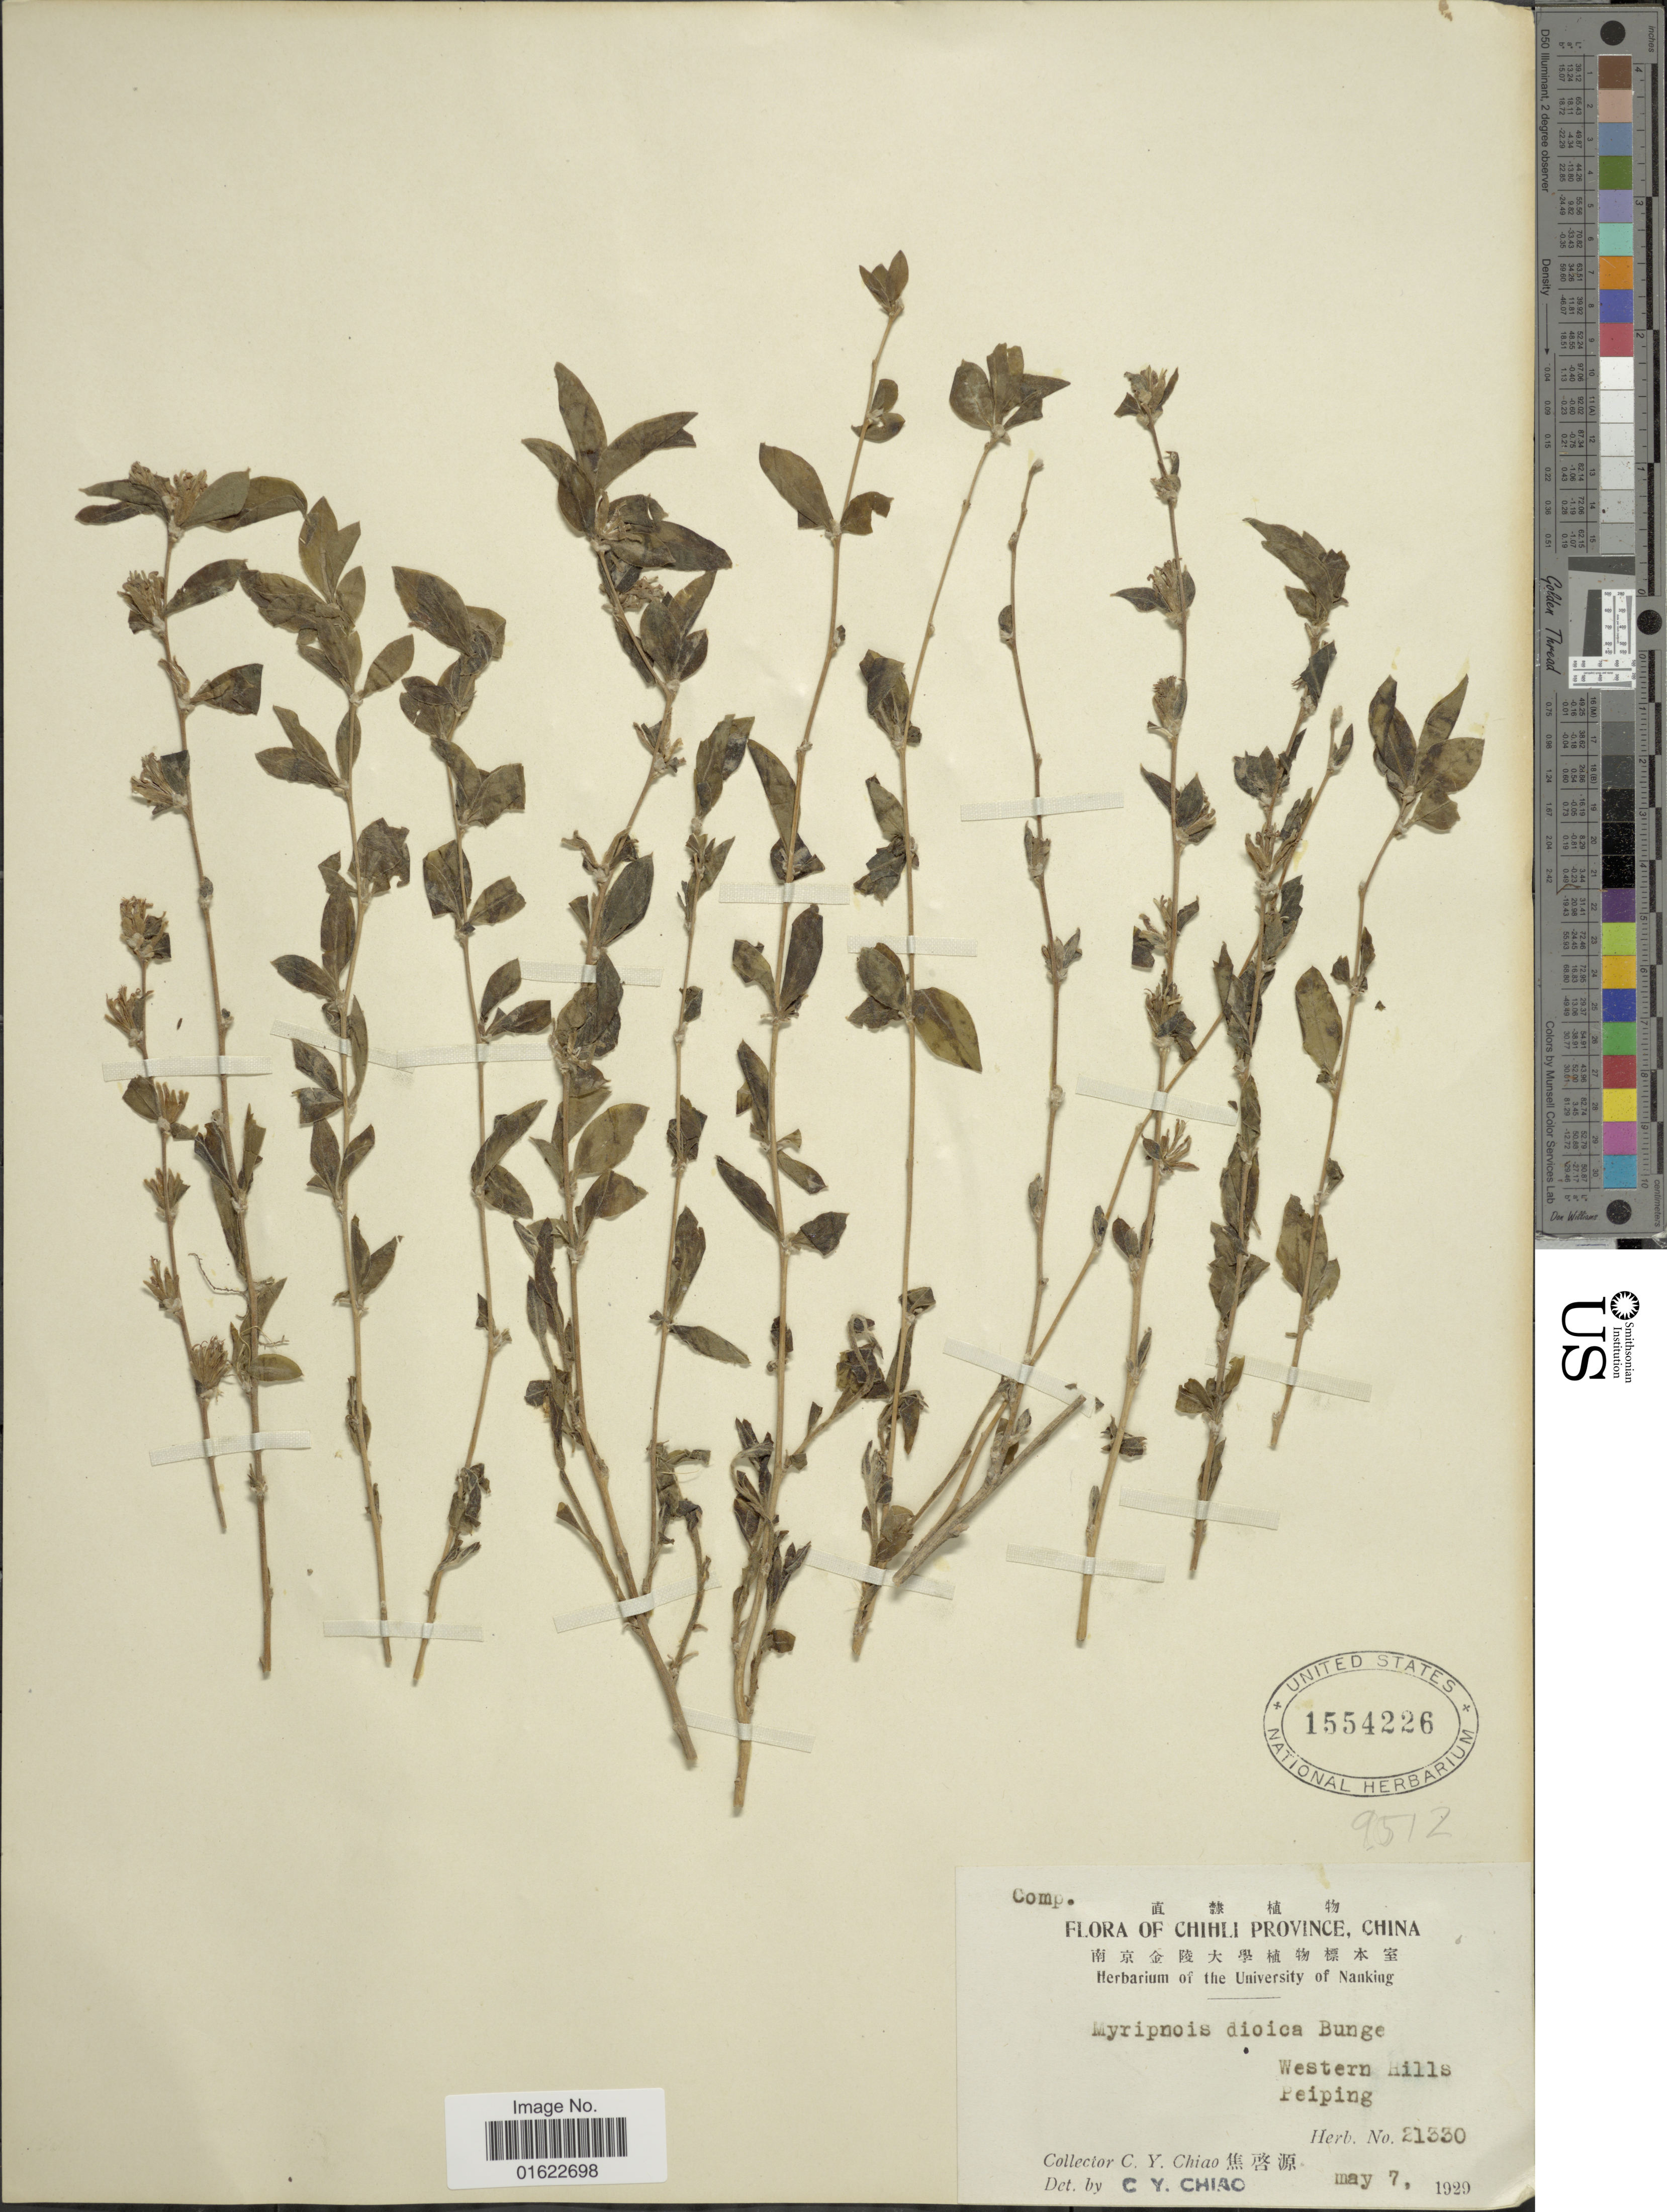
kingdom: Plantae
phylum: Tracheophyta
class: Magnoliopsida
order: Asterales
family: Asteraceae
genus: Pertya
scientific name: Pertya dioica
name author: (Bunge) S.E. Freire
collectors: C. Y. Chiao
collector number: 21330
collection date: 1929-05-07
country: China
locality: Chihli Province, Western Hills, Peiping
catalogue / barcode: US 1554226